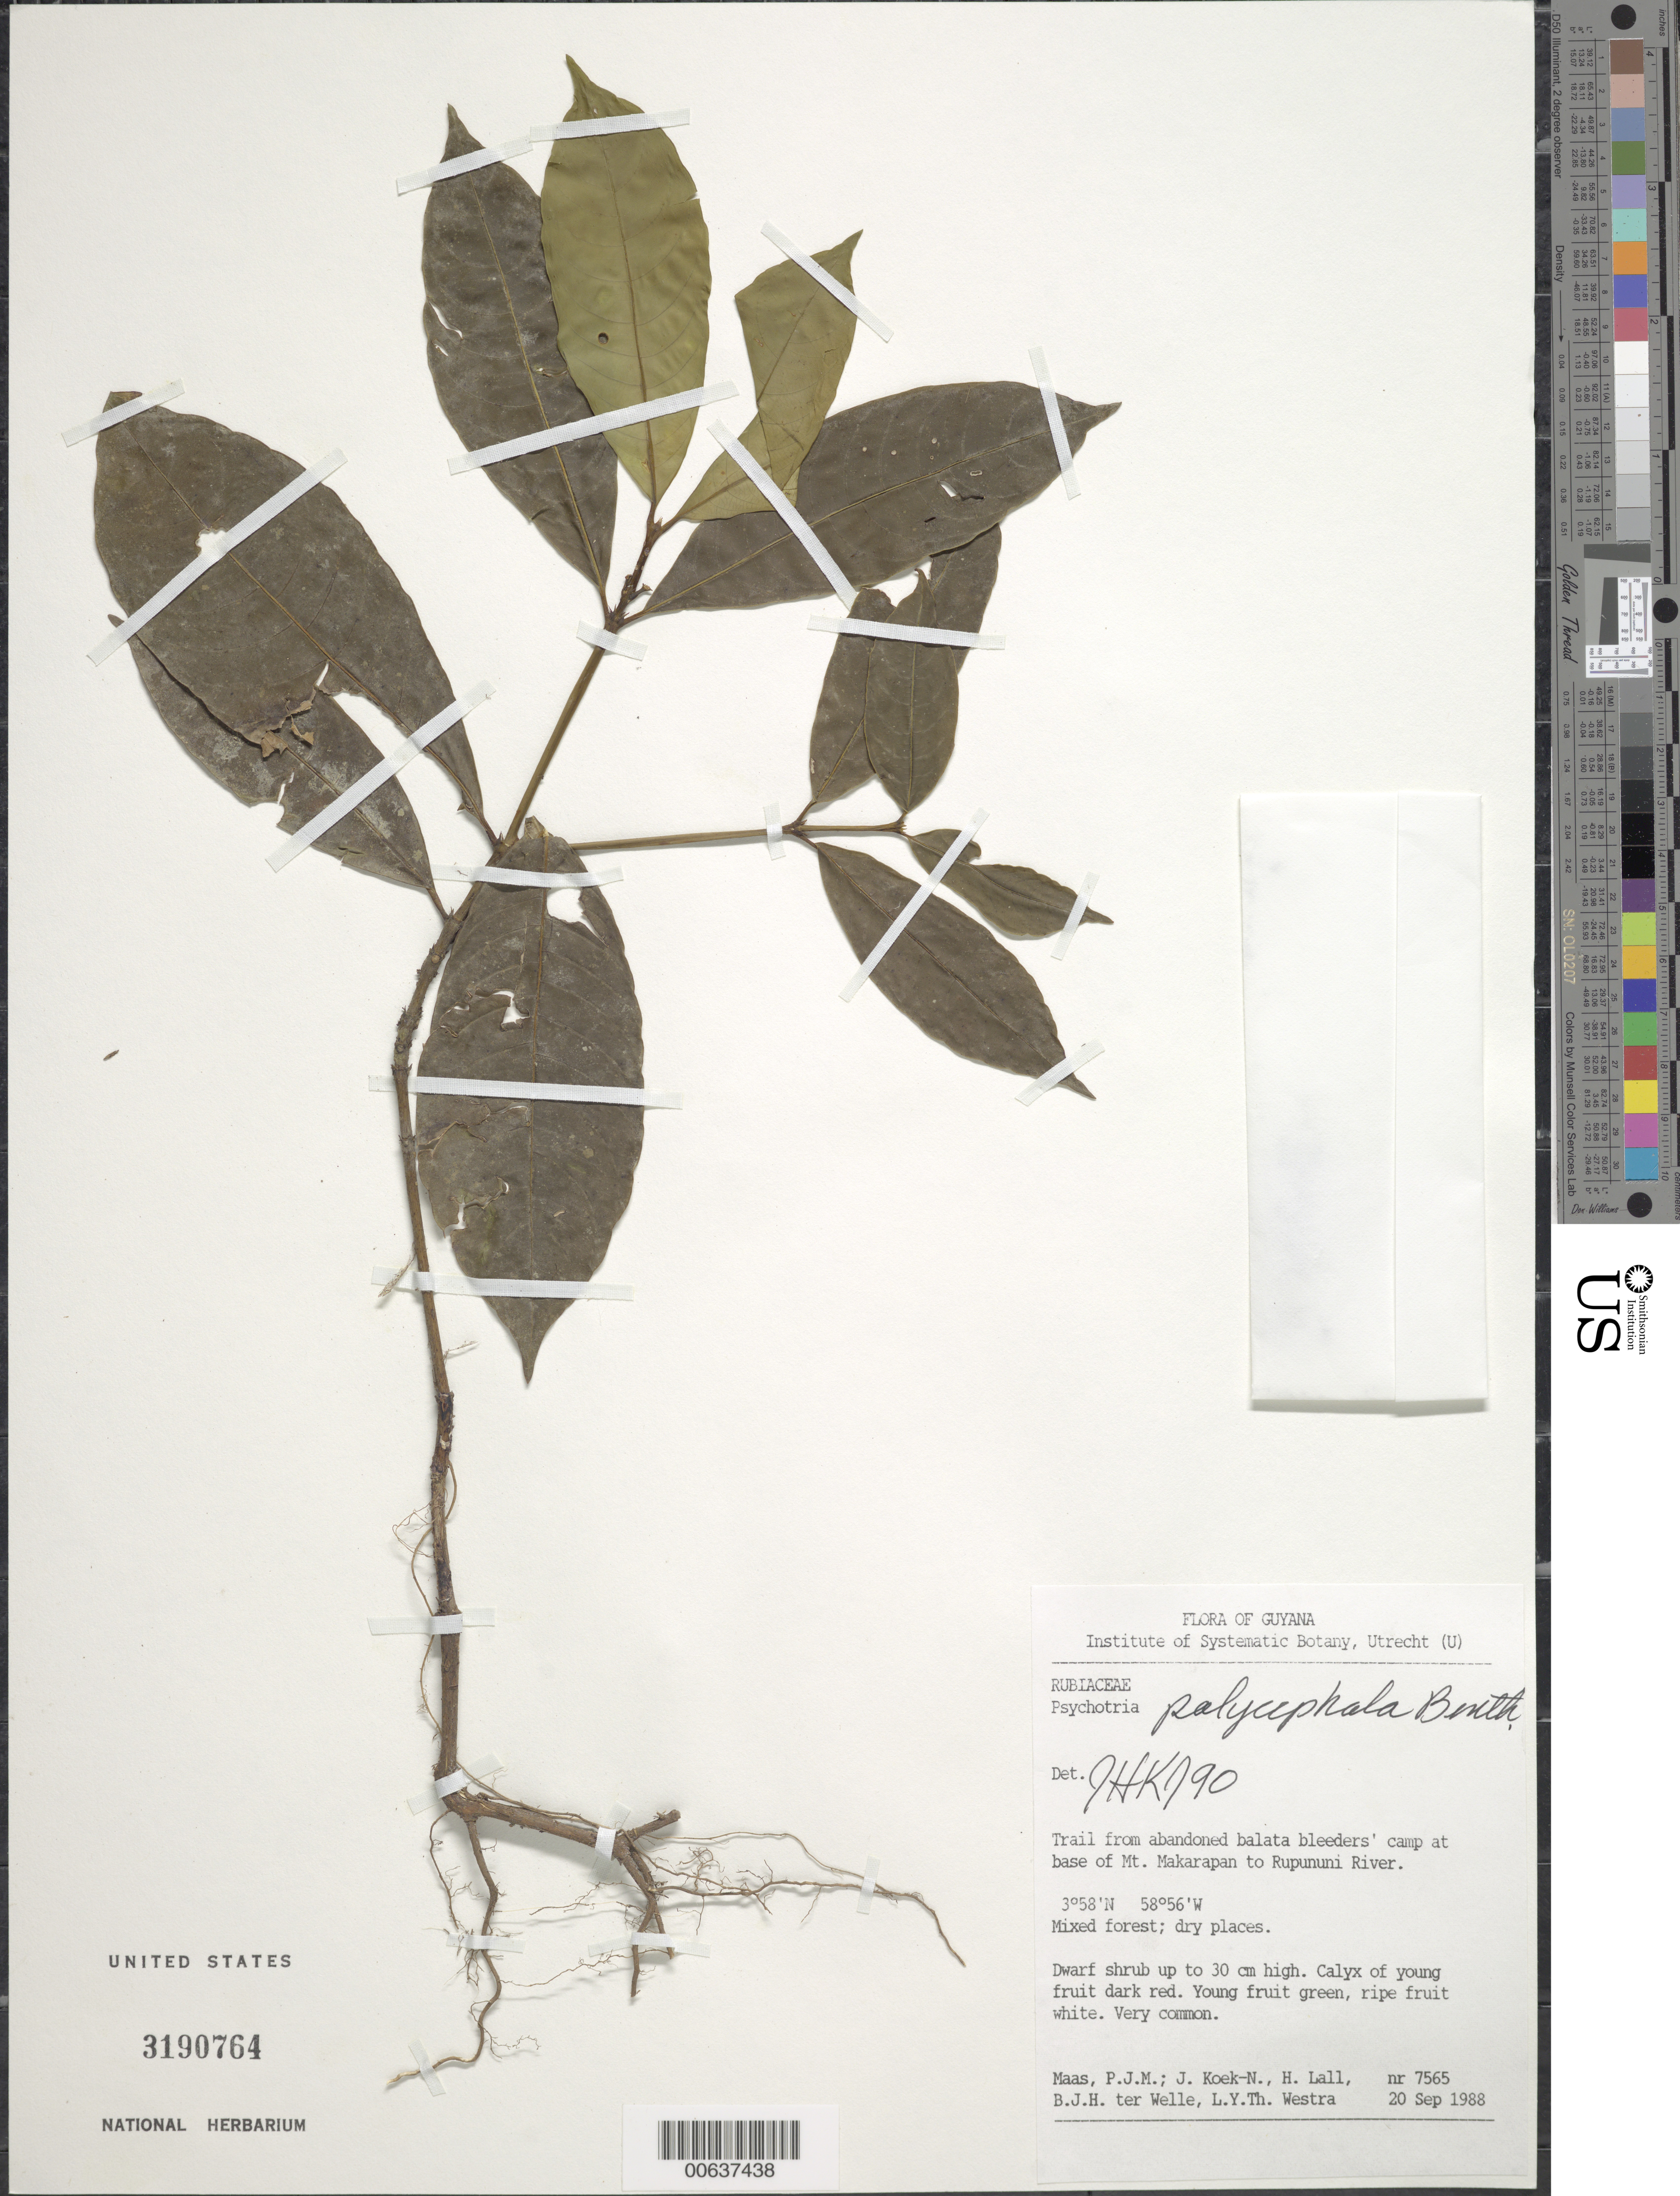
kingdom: Plantae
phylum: Tracheophyta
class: Magnoliopsida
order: Gentianales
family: Rubiaceae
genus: Palicourea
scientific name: Palicourea polycephala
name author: (Benth.) Delprete & J.H. Kirkbr.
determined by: Kirkbride, J. H., Jr.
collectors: P. Maas, J. Koek-Noorman, H. Lall, B. Welle & L. Y. T. Westra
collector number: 7565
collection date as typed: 20-Sep-88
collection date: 1988-09-20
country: Guyana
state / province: U. Takutu-U. Essequibo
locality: Mt. Makarapan, trail from abandoned balata bleeder camp to Rupununi R.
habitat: Mixed forest; dry places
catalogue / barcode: US 3190764